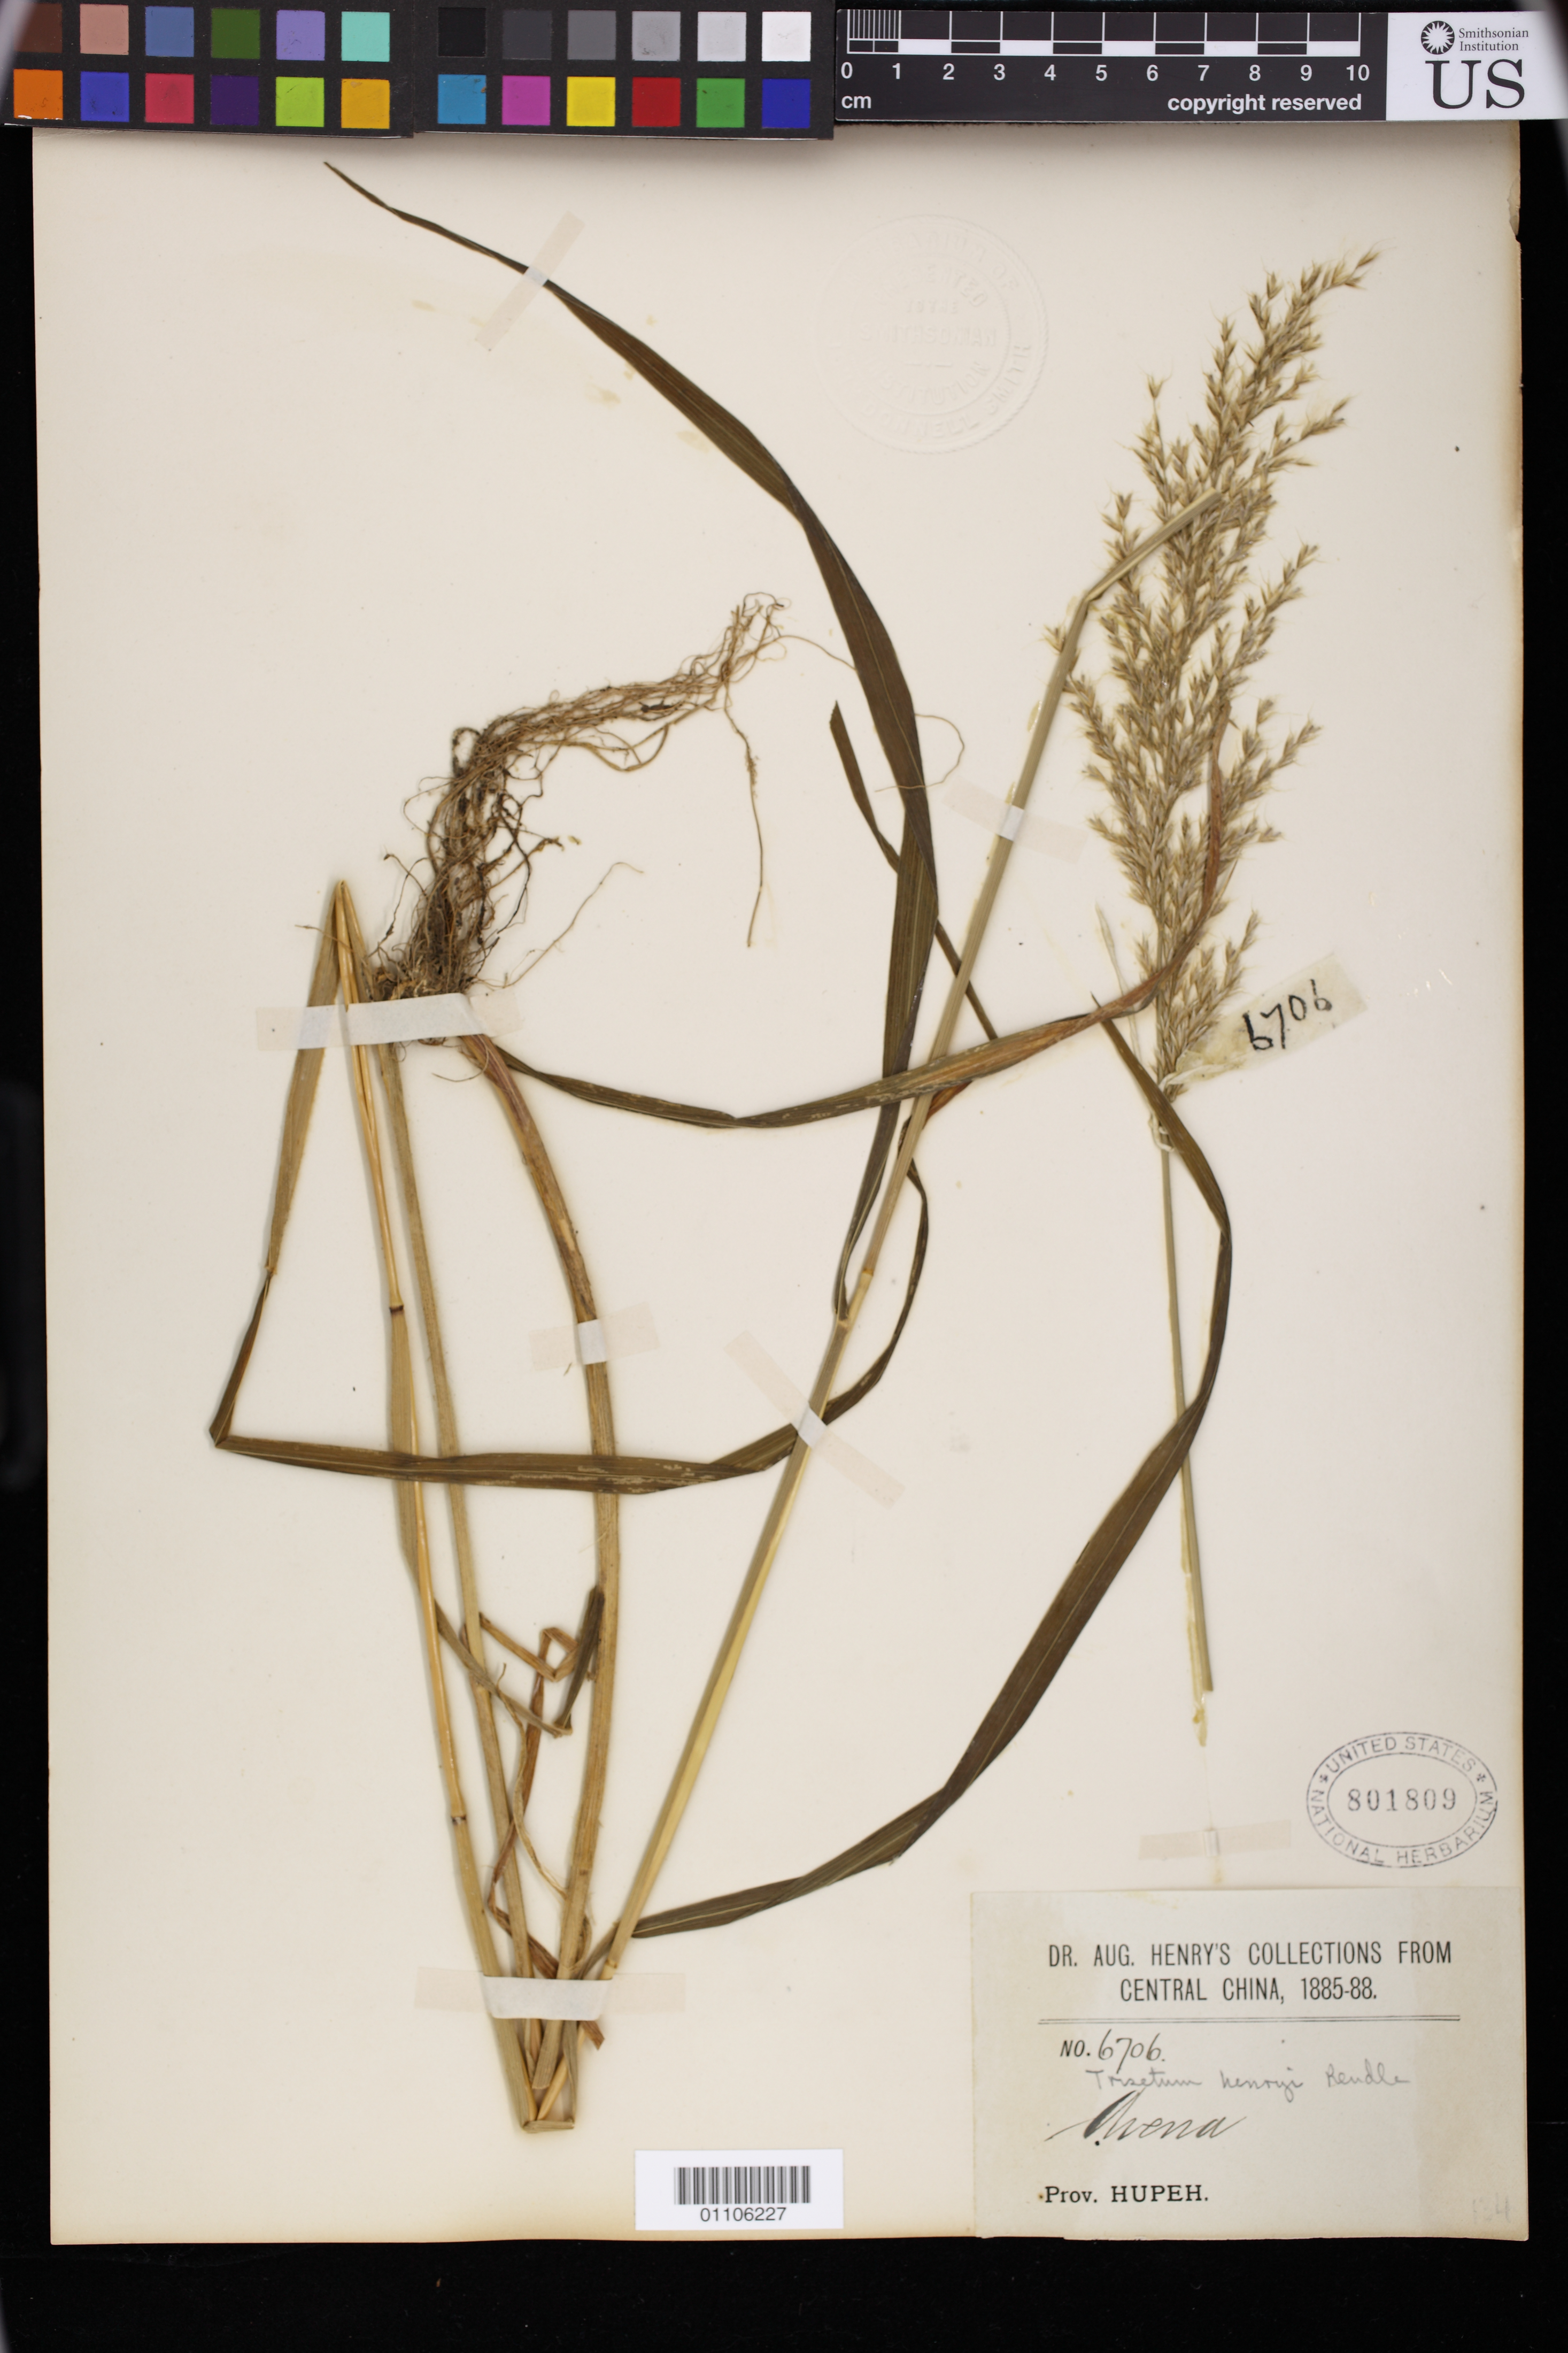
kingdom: Plantae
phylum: Tracheophyta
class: Liliopsida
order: Poales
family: Poaceae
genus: Trisetum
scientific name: Trisetum henryi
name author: Rendle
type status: Syntype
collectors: A. Henry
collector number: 6706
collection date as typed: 1885 to -- --- 1888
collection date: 1885/1888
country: China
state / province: Hubei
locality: Central China, Prov. Hupeh.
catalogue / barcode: US 801809